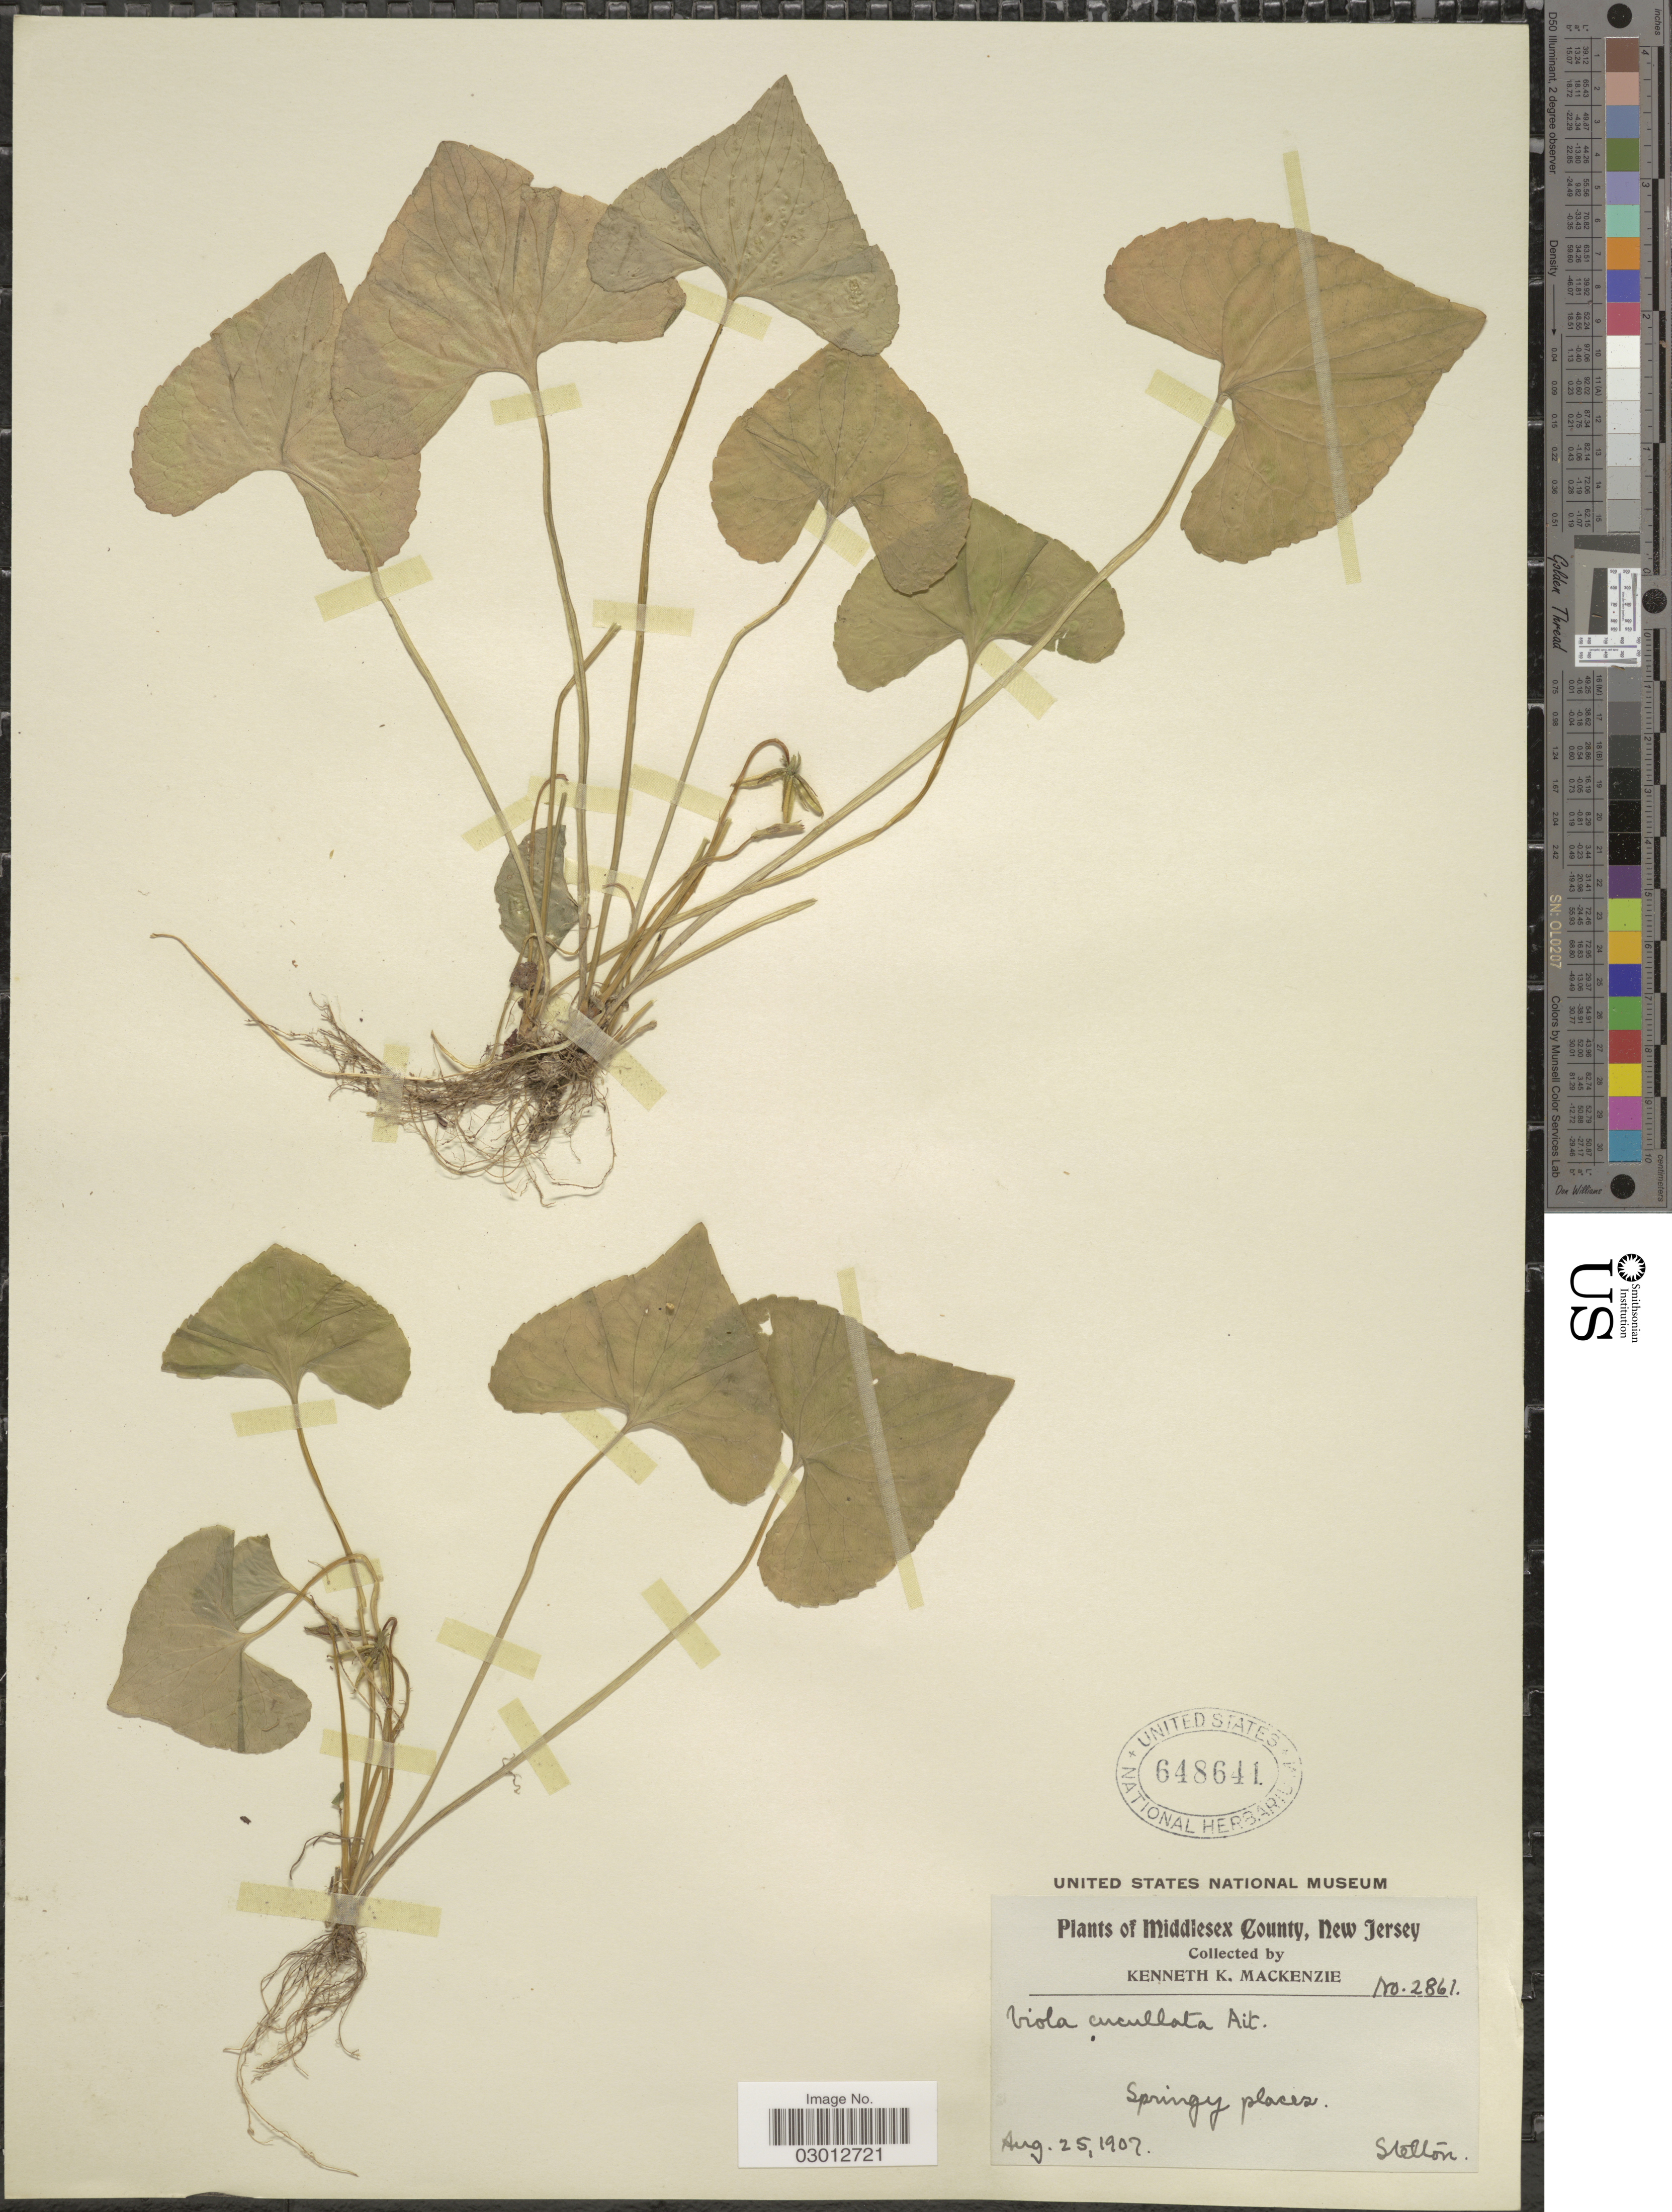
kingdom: Plantae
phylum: Tracheophyta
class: Magnoliopsida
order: Malpighiales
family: Violaceae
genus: Viola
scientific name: Viola papilionacea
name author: Pursh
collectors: K. K. Mackenzie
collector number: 2861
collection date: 1907-08-25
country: United States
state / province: New Jersey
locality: Middlesex County, Springy places. Stelton.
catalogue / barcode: US 648641